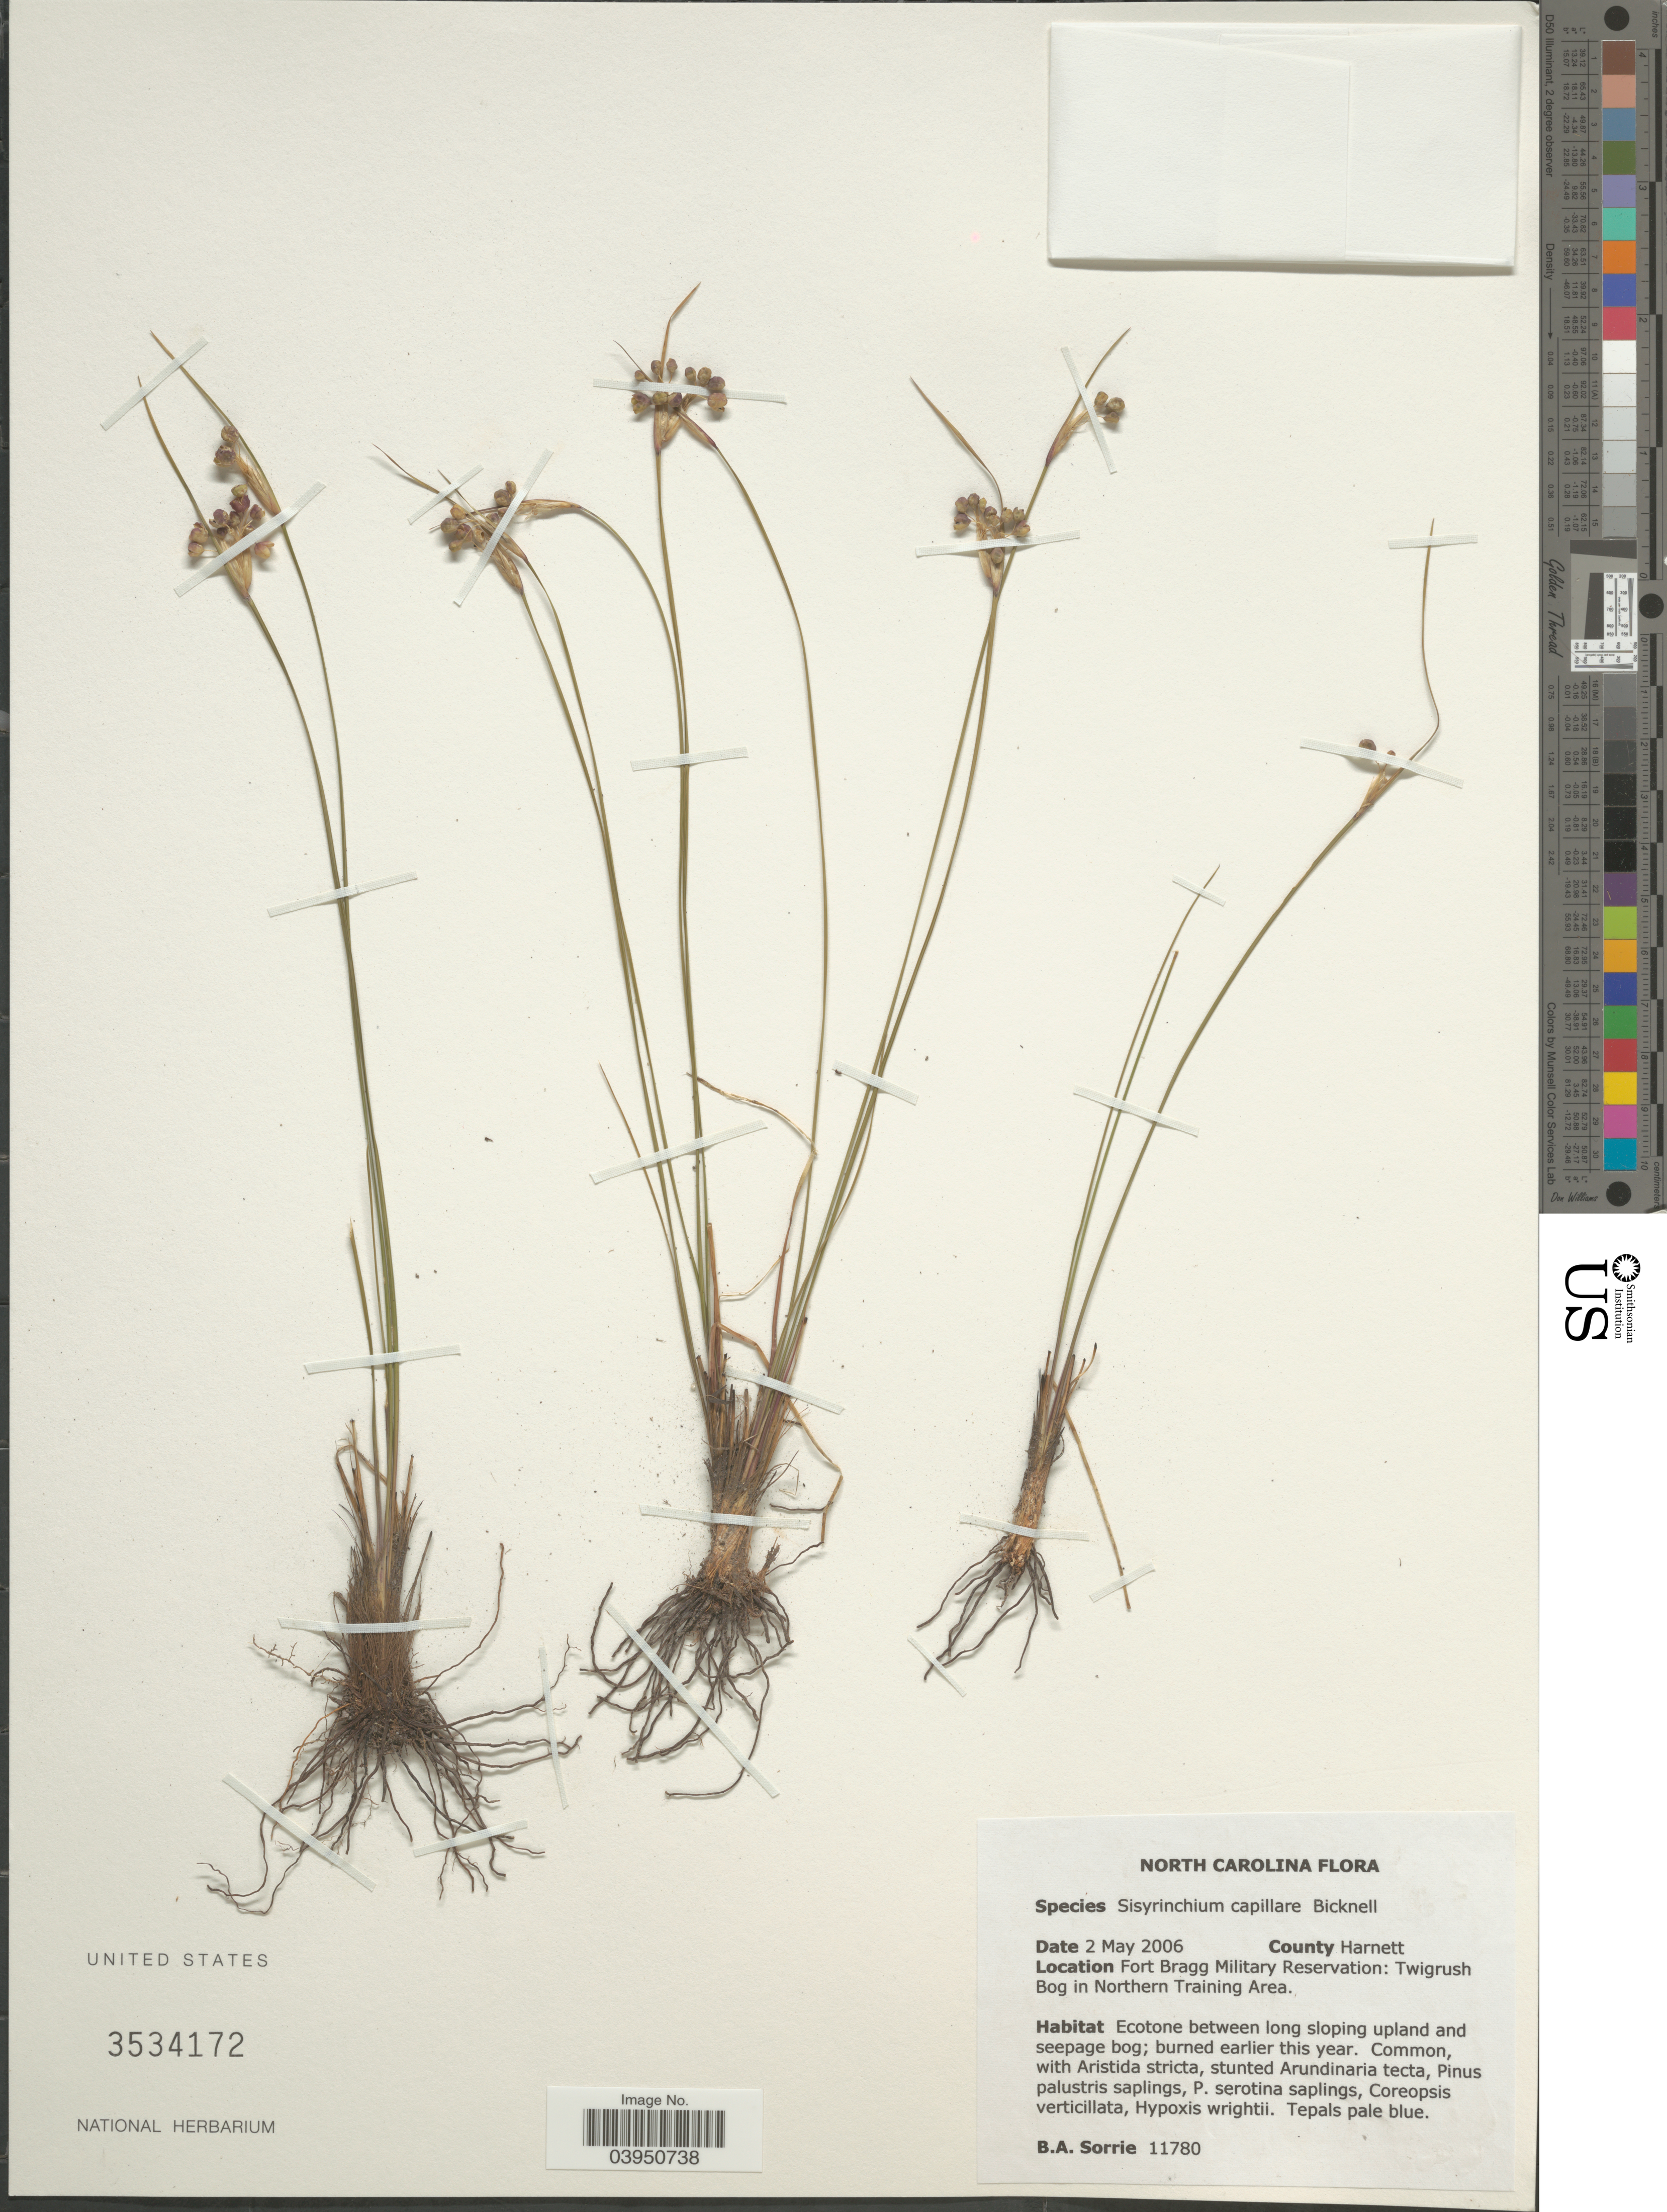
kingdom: Plantae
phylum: Tracheophyta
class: Liliopsida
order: Asparagales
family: Iridaceae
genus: Sisyrinchium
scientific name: Sisyrinchium capillare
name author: E.P. Bicknell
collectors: B. Sorrie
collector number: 11780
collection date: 2006-05-02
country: United States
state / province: North Carolina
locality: County Harnett. Fort Bragg Military Reservation: Twigrush Bog in Northern Training Area.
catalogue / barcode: US 3534172